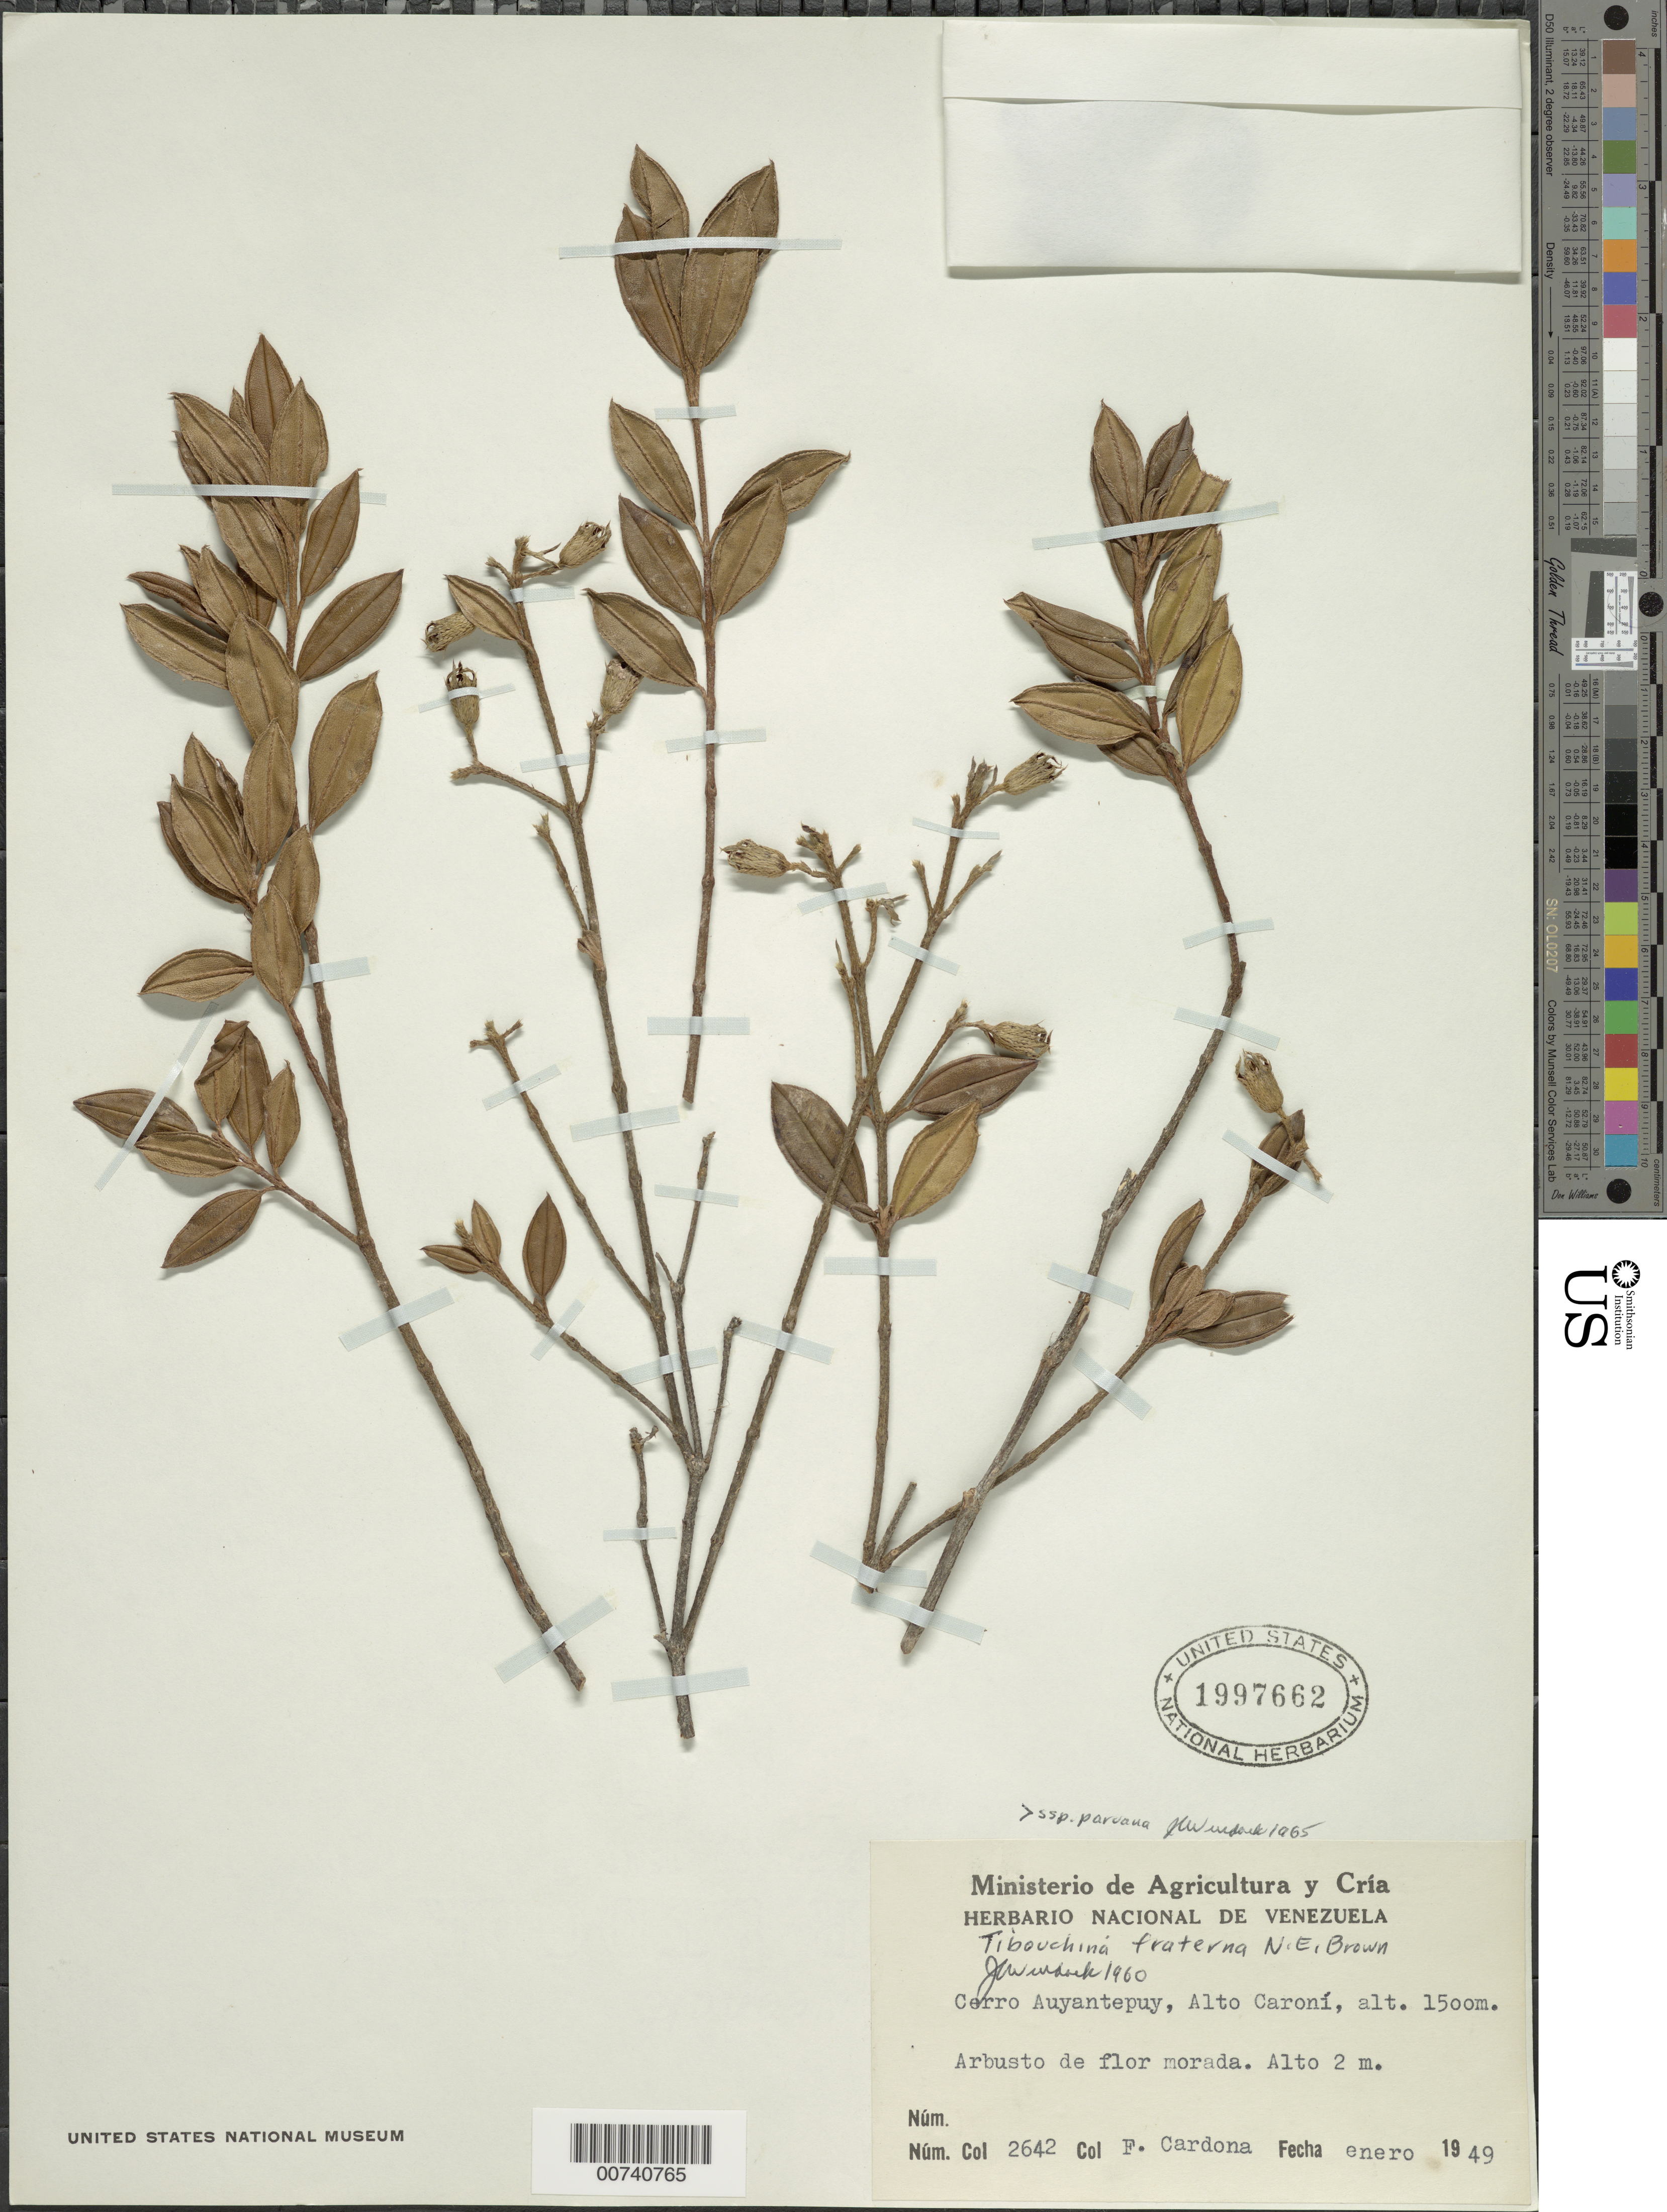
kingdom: Plantae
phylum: Tracheophyta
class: Magnoliopsida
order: Myrtales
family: Melastomataceae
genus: Tibouchina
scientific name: Tibouchina fraterna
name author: N.E. Br.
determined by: Wurdack, John J., (US), US (UNITED STATES)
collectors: F. Cardona Puig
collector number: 2642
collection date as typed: Jan-49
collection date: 1949-01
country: Venezuela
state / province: Bolívar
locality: Cerro Auyantepuí, Alto Río Caroní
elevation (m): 1500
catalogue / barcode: US 1997662